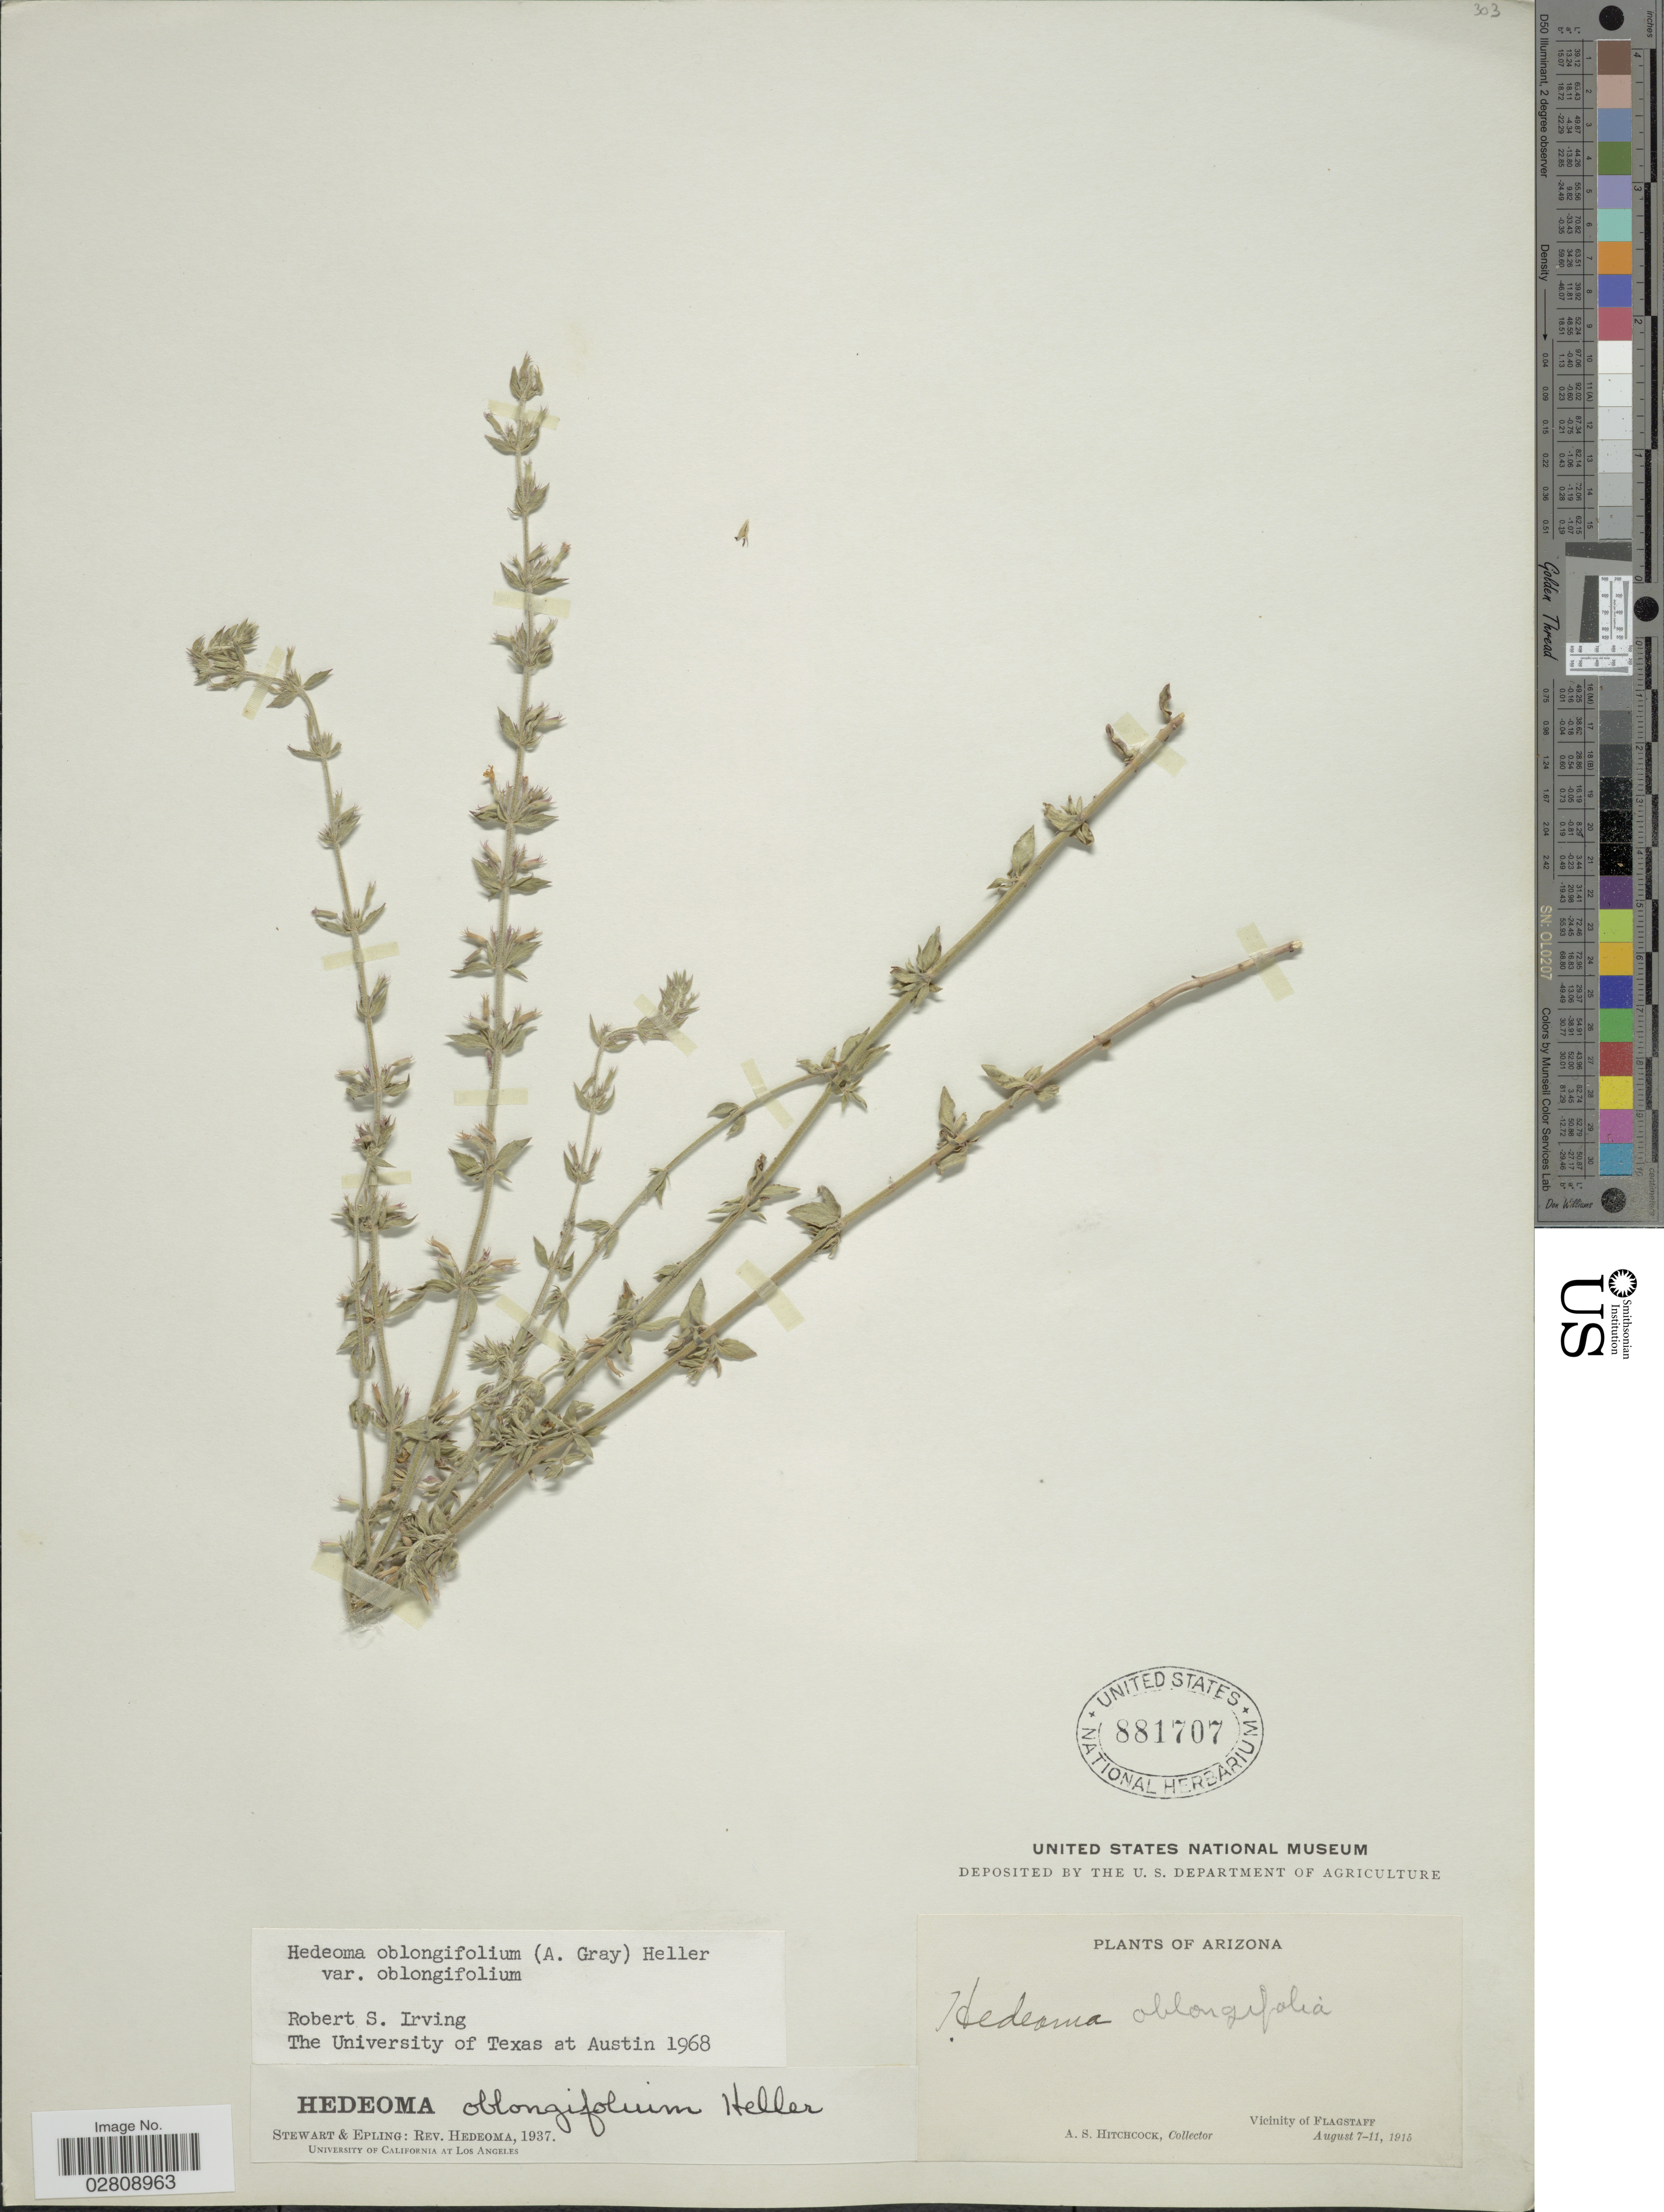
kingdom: Plantae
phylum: Tracheophyta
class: Magnoliopsida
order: Lamiales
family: Lamiaceae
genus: Hedeoma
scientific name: Hedeoma oblongifolia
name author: (A. Gray) A. Heller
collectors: A. S. Hitchcock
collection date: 1915-08-07/1915-08-11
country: United States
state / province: Arizona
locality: Vicinity of Flagstaff.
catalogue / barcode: US 881707